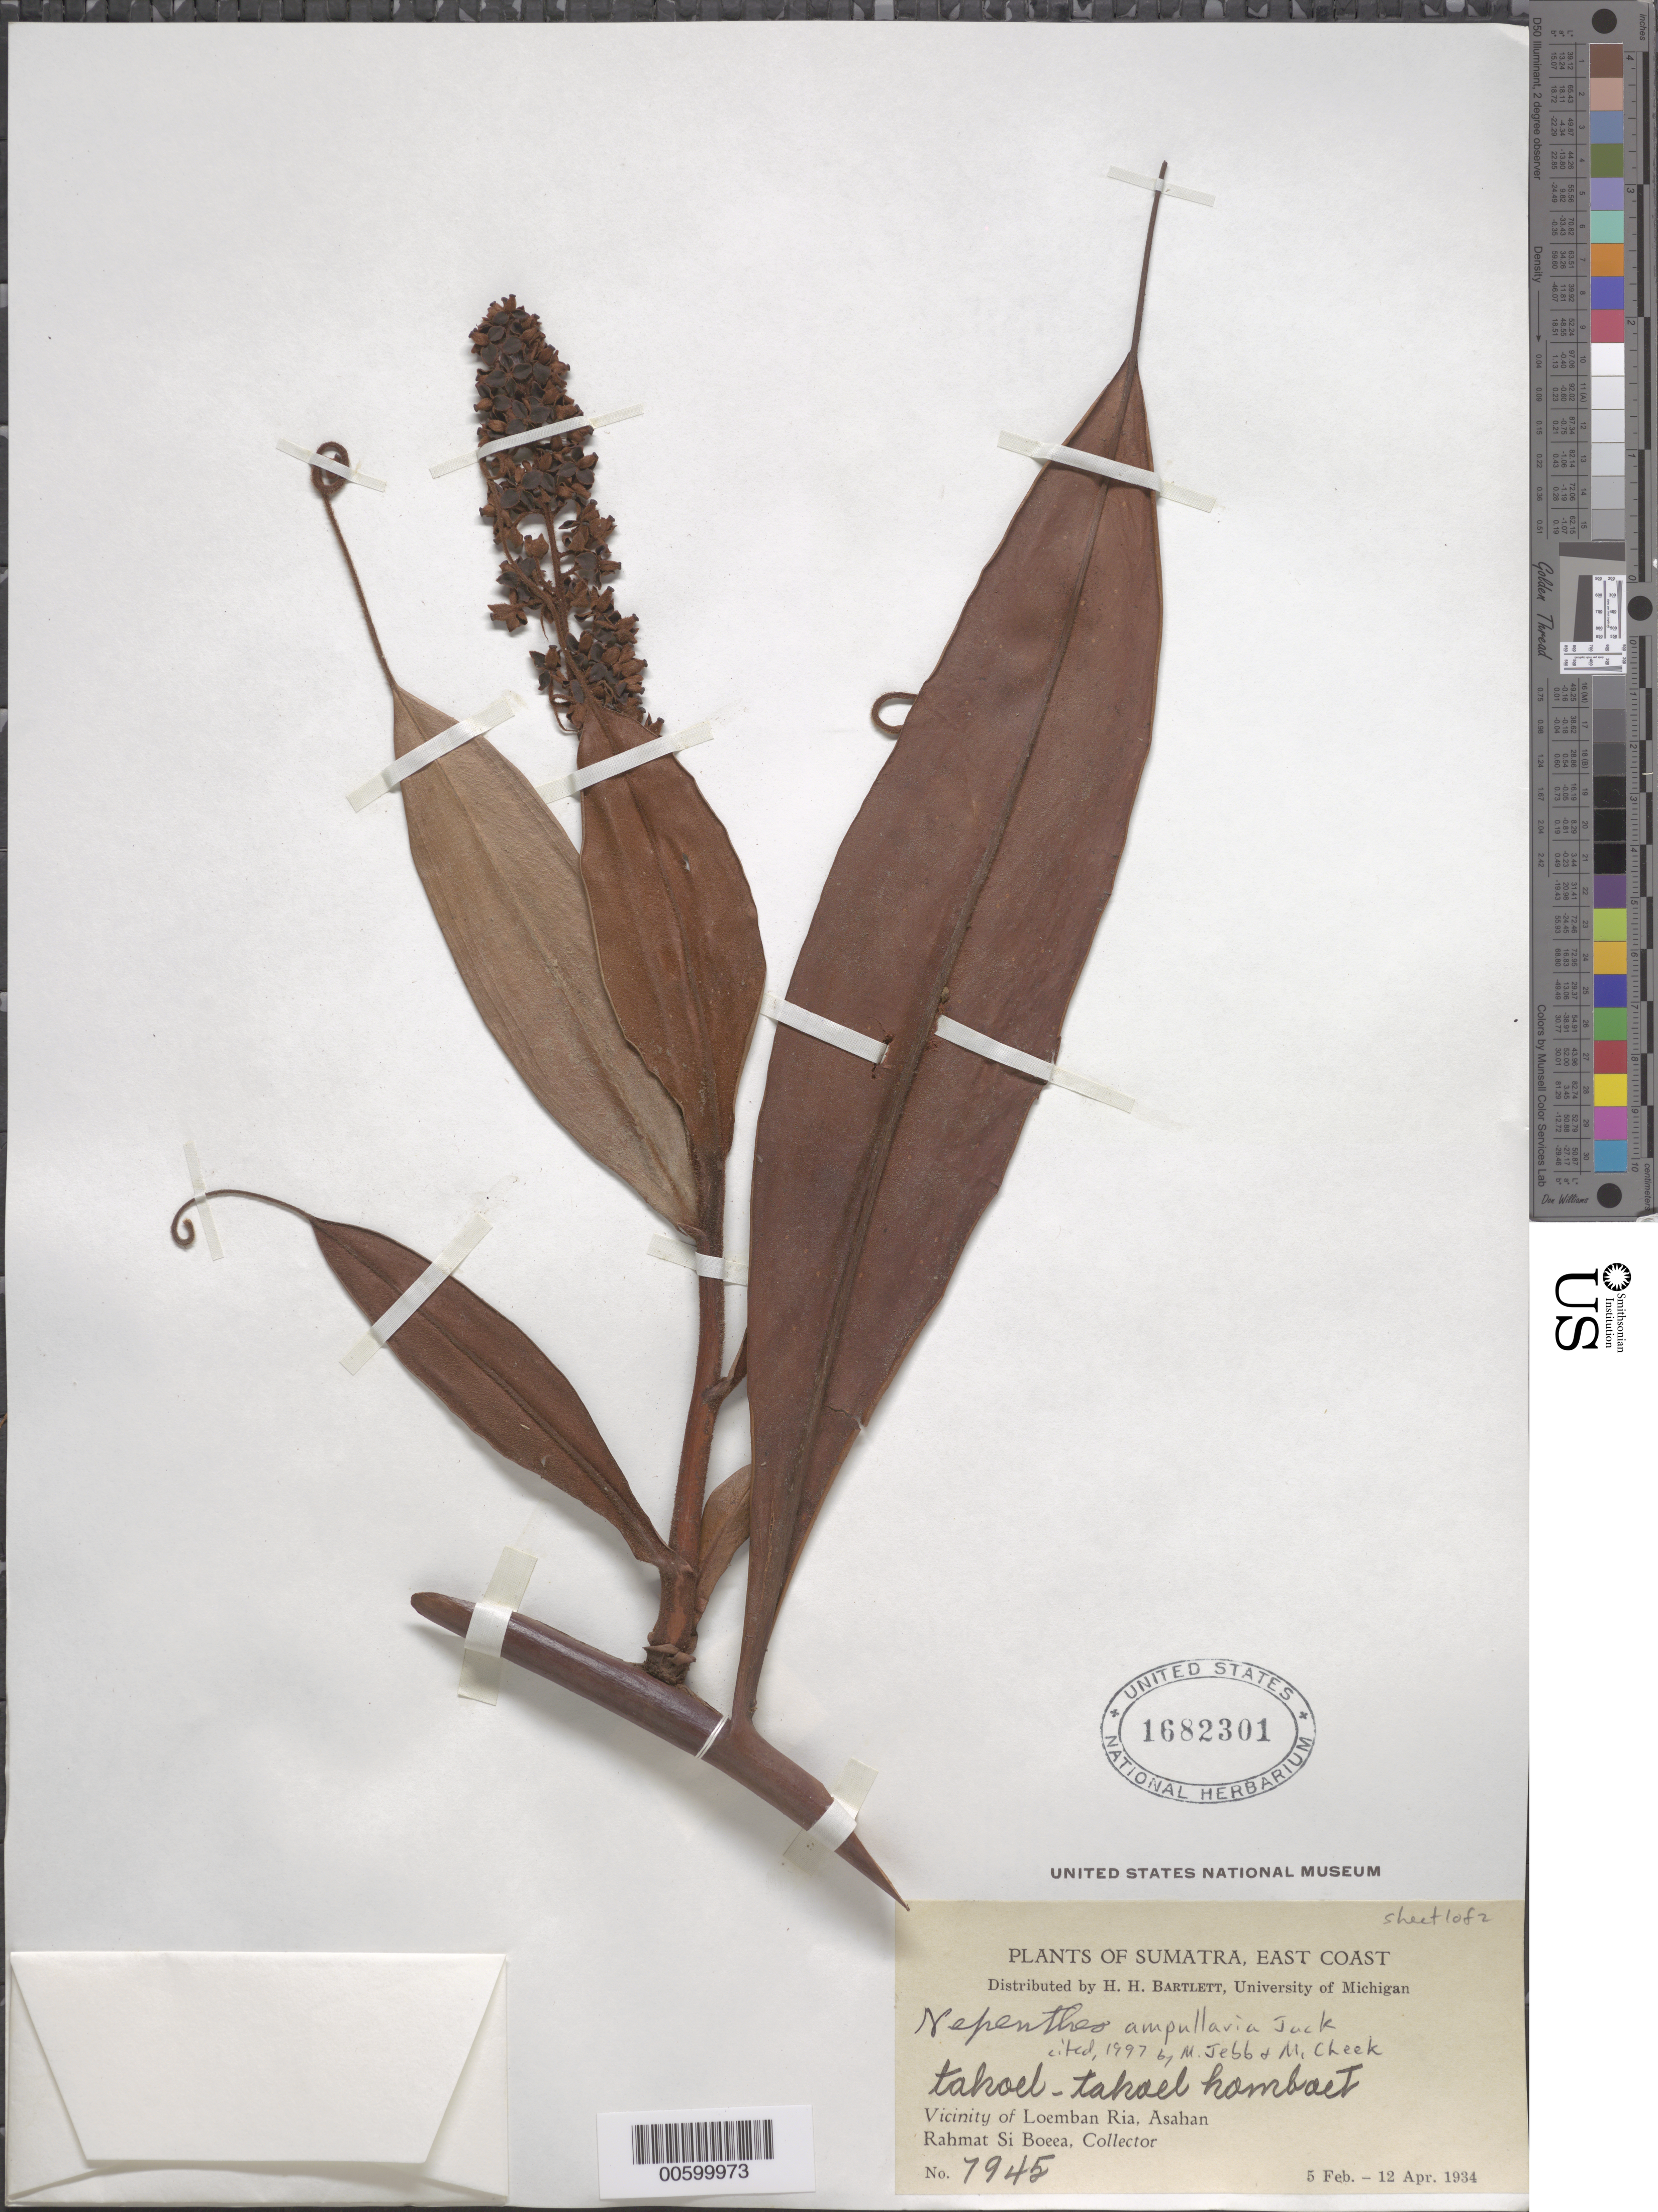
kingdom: Plantae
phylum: Tracheophyta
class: Magnoliopsida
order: Caryophyllales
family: Nepenthaceae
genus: Nepenthes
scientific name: Nepenthes ampullaria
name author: Jack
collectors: Rahmat Si Boeea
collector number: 7945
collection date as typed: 05 Feb 1934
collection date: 1934-02-05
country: Indonesia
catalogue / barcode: US 1682301